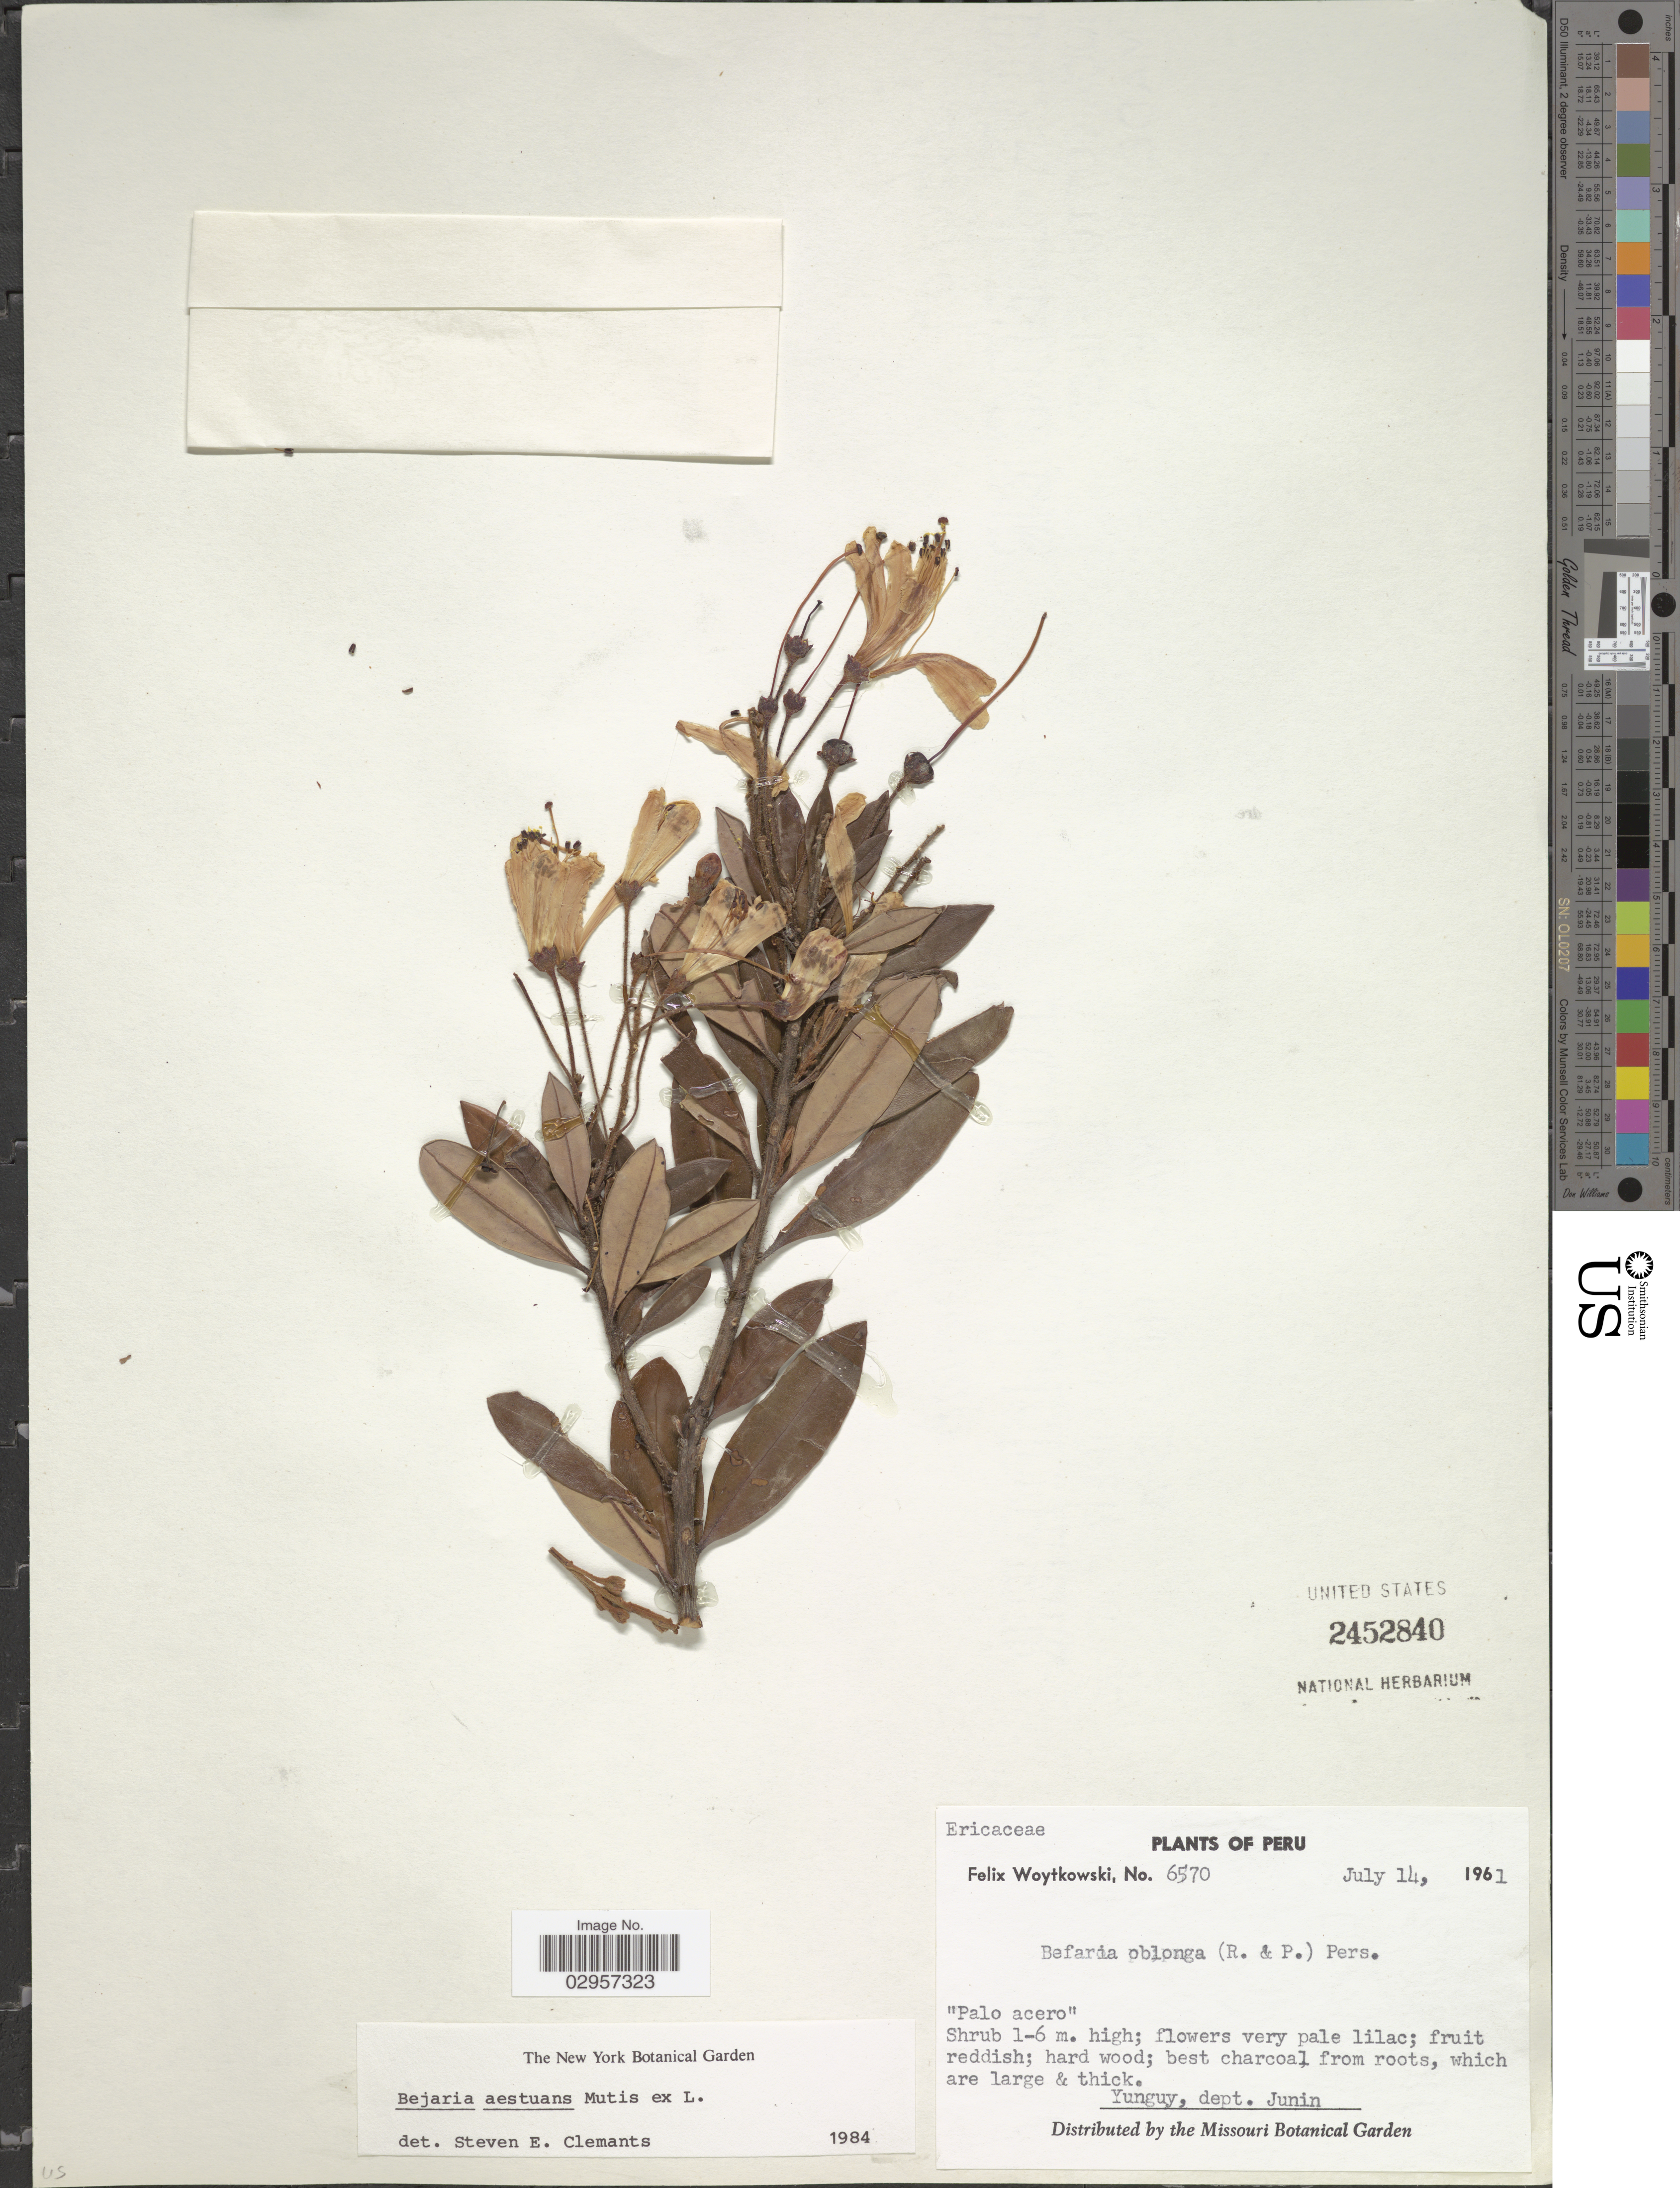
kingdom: Plantae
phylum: Tracheophyta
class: Magnoliopsida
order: Ericales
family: Ericaceae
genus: Befaria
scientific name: Befaria aestuans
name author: Mutis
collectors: F. Woytkowski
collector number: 6570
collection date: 1961-07-14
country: Peru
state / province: Junín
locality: Yunguy, dept. Junin.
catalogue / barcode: US 2452840